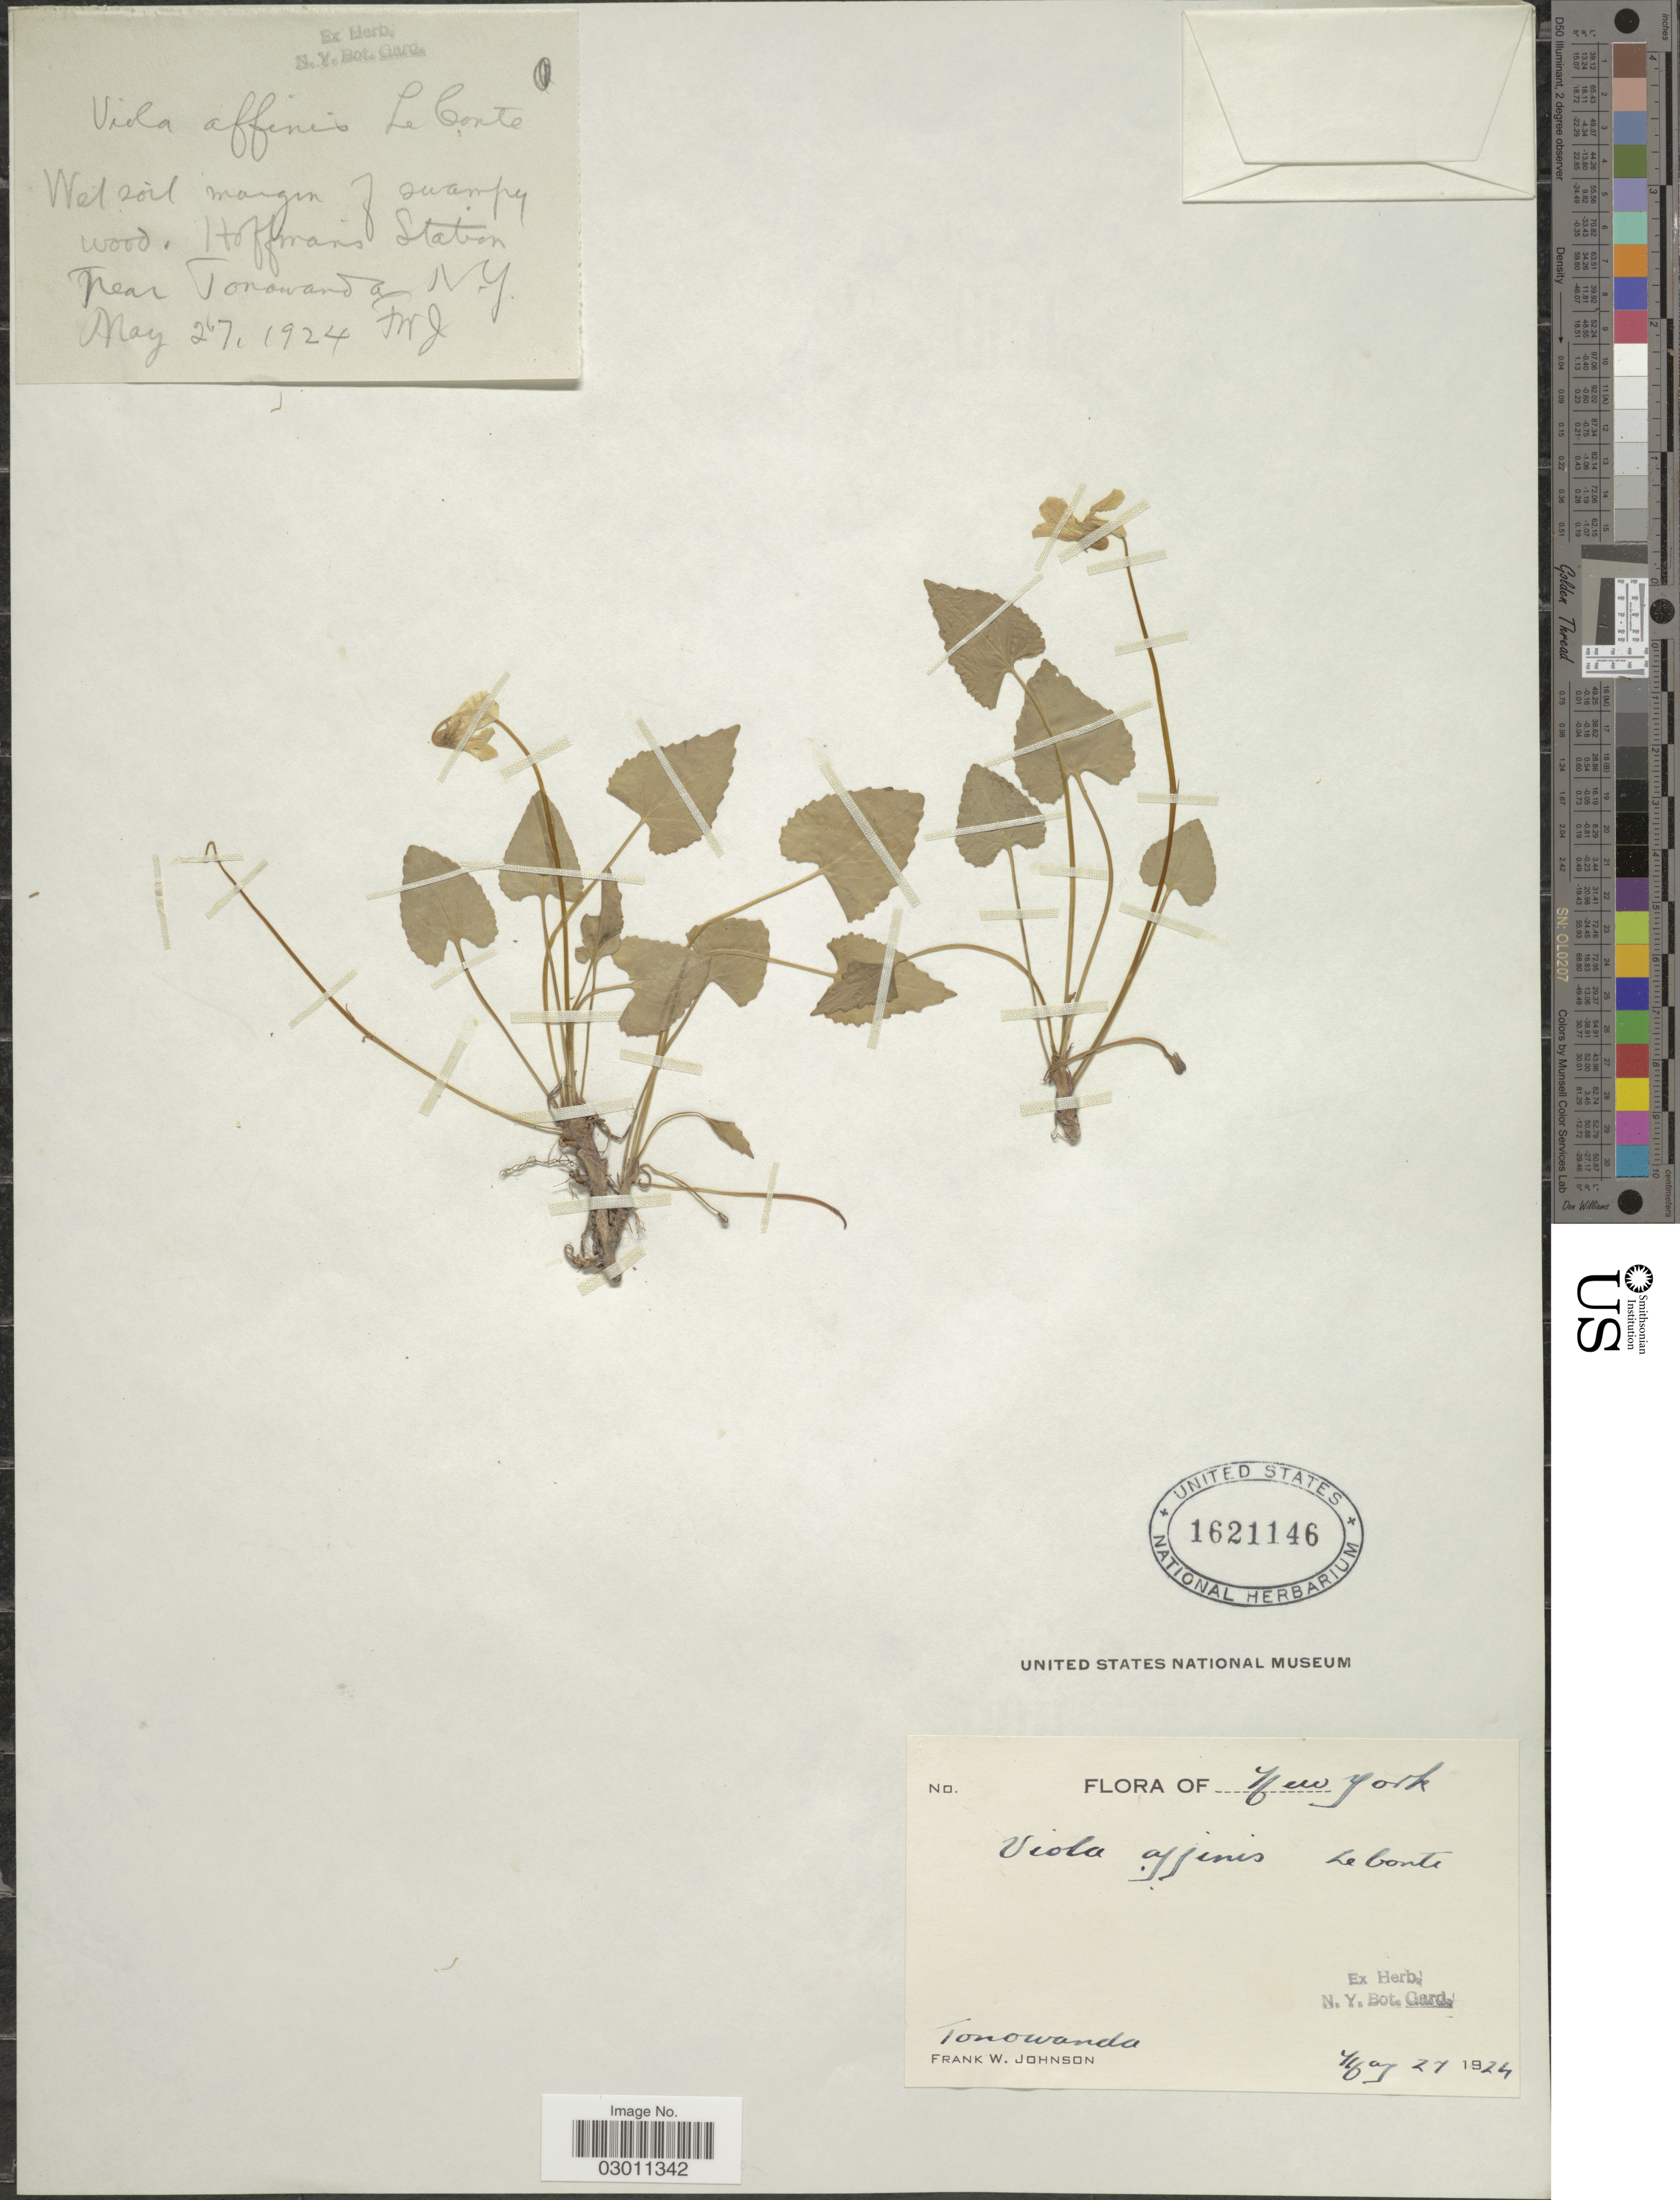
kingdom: Plantae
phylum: Tracheophyta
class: Magnoliopsida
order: Malpighiales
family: Violaceae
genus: Viola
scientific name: Viola affinis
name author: LeConte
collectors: F. W. Johnson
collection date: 1924-05-27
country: United States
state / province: New York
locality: Tonowanda.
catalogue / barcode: US 1621146